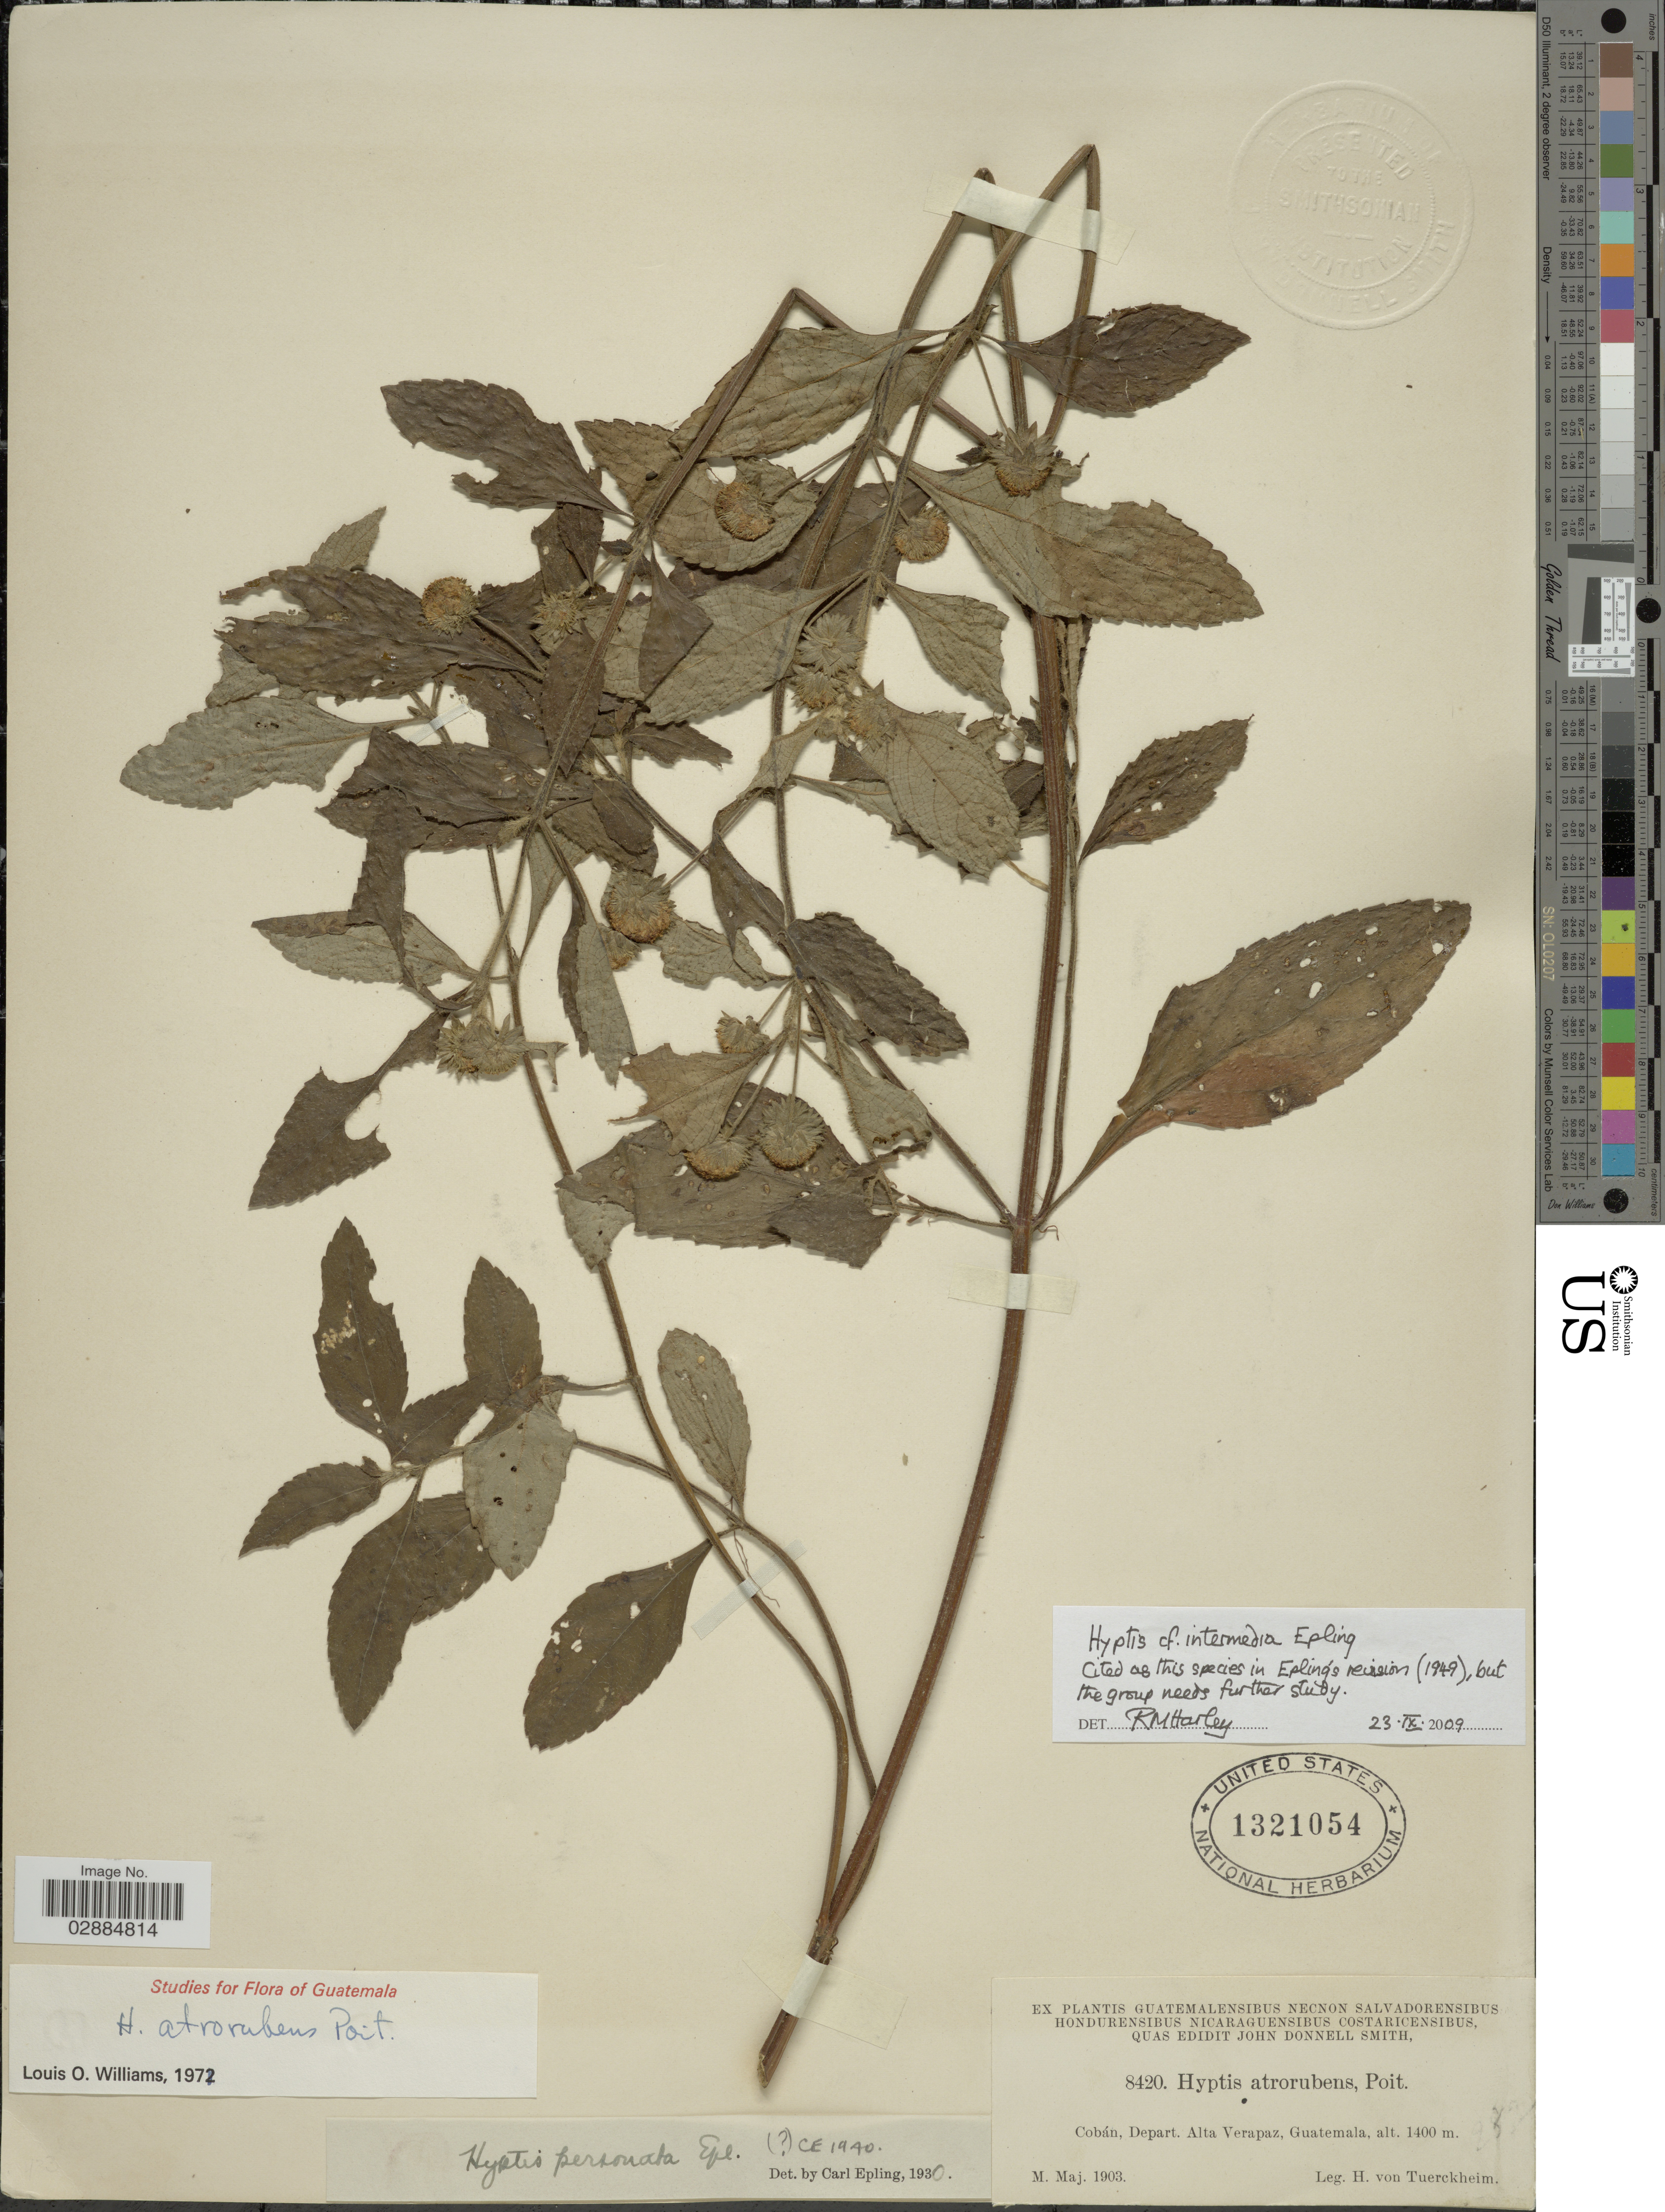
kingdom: Plantae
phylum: Tracheophyta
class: Magnoliopsida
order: Lamiales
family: Lamiaceae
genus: Hyptis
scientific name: Hyptis intermedia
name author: Epling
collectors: H. von Türckheim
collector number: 8420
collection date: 1903-05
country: Guatemala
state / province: Alta Verapaz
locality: Cobán, Depart. Alta Verapaz.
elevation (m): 1400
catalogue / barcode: US 1321054